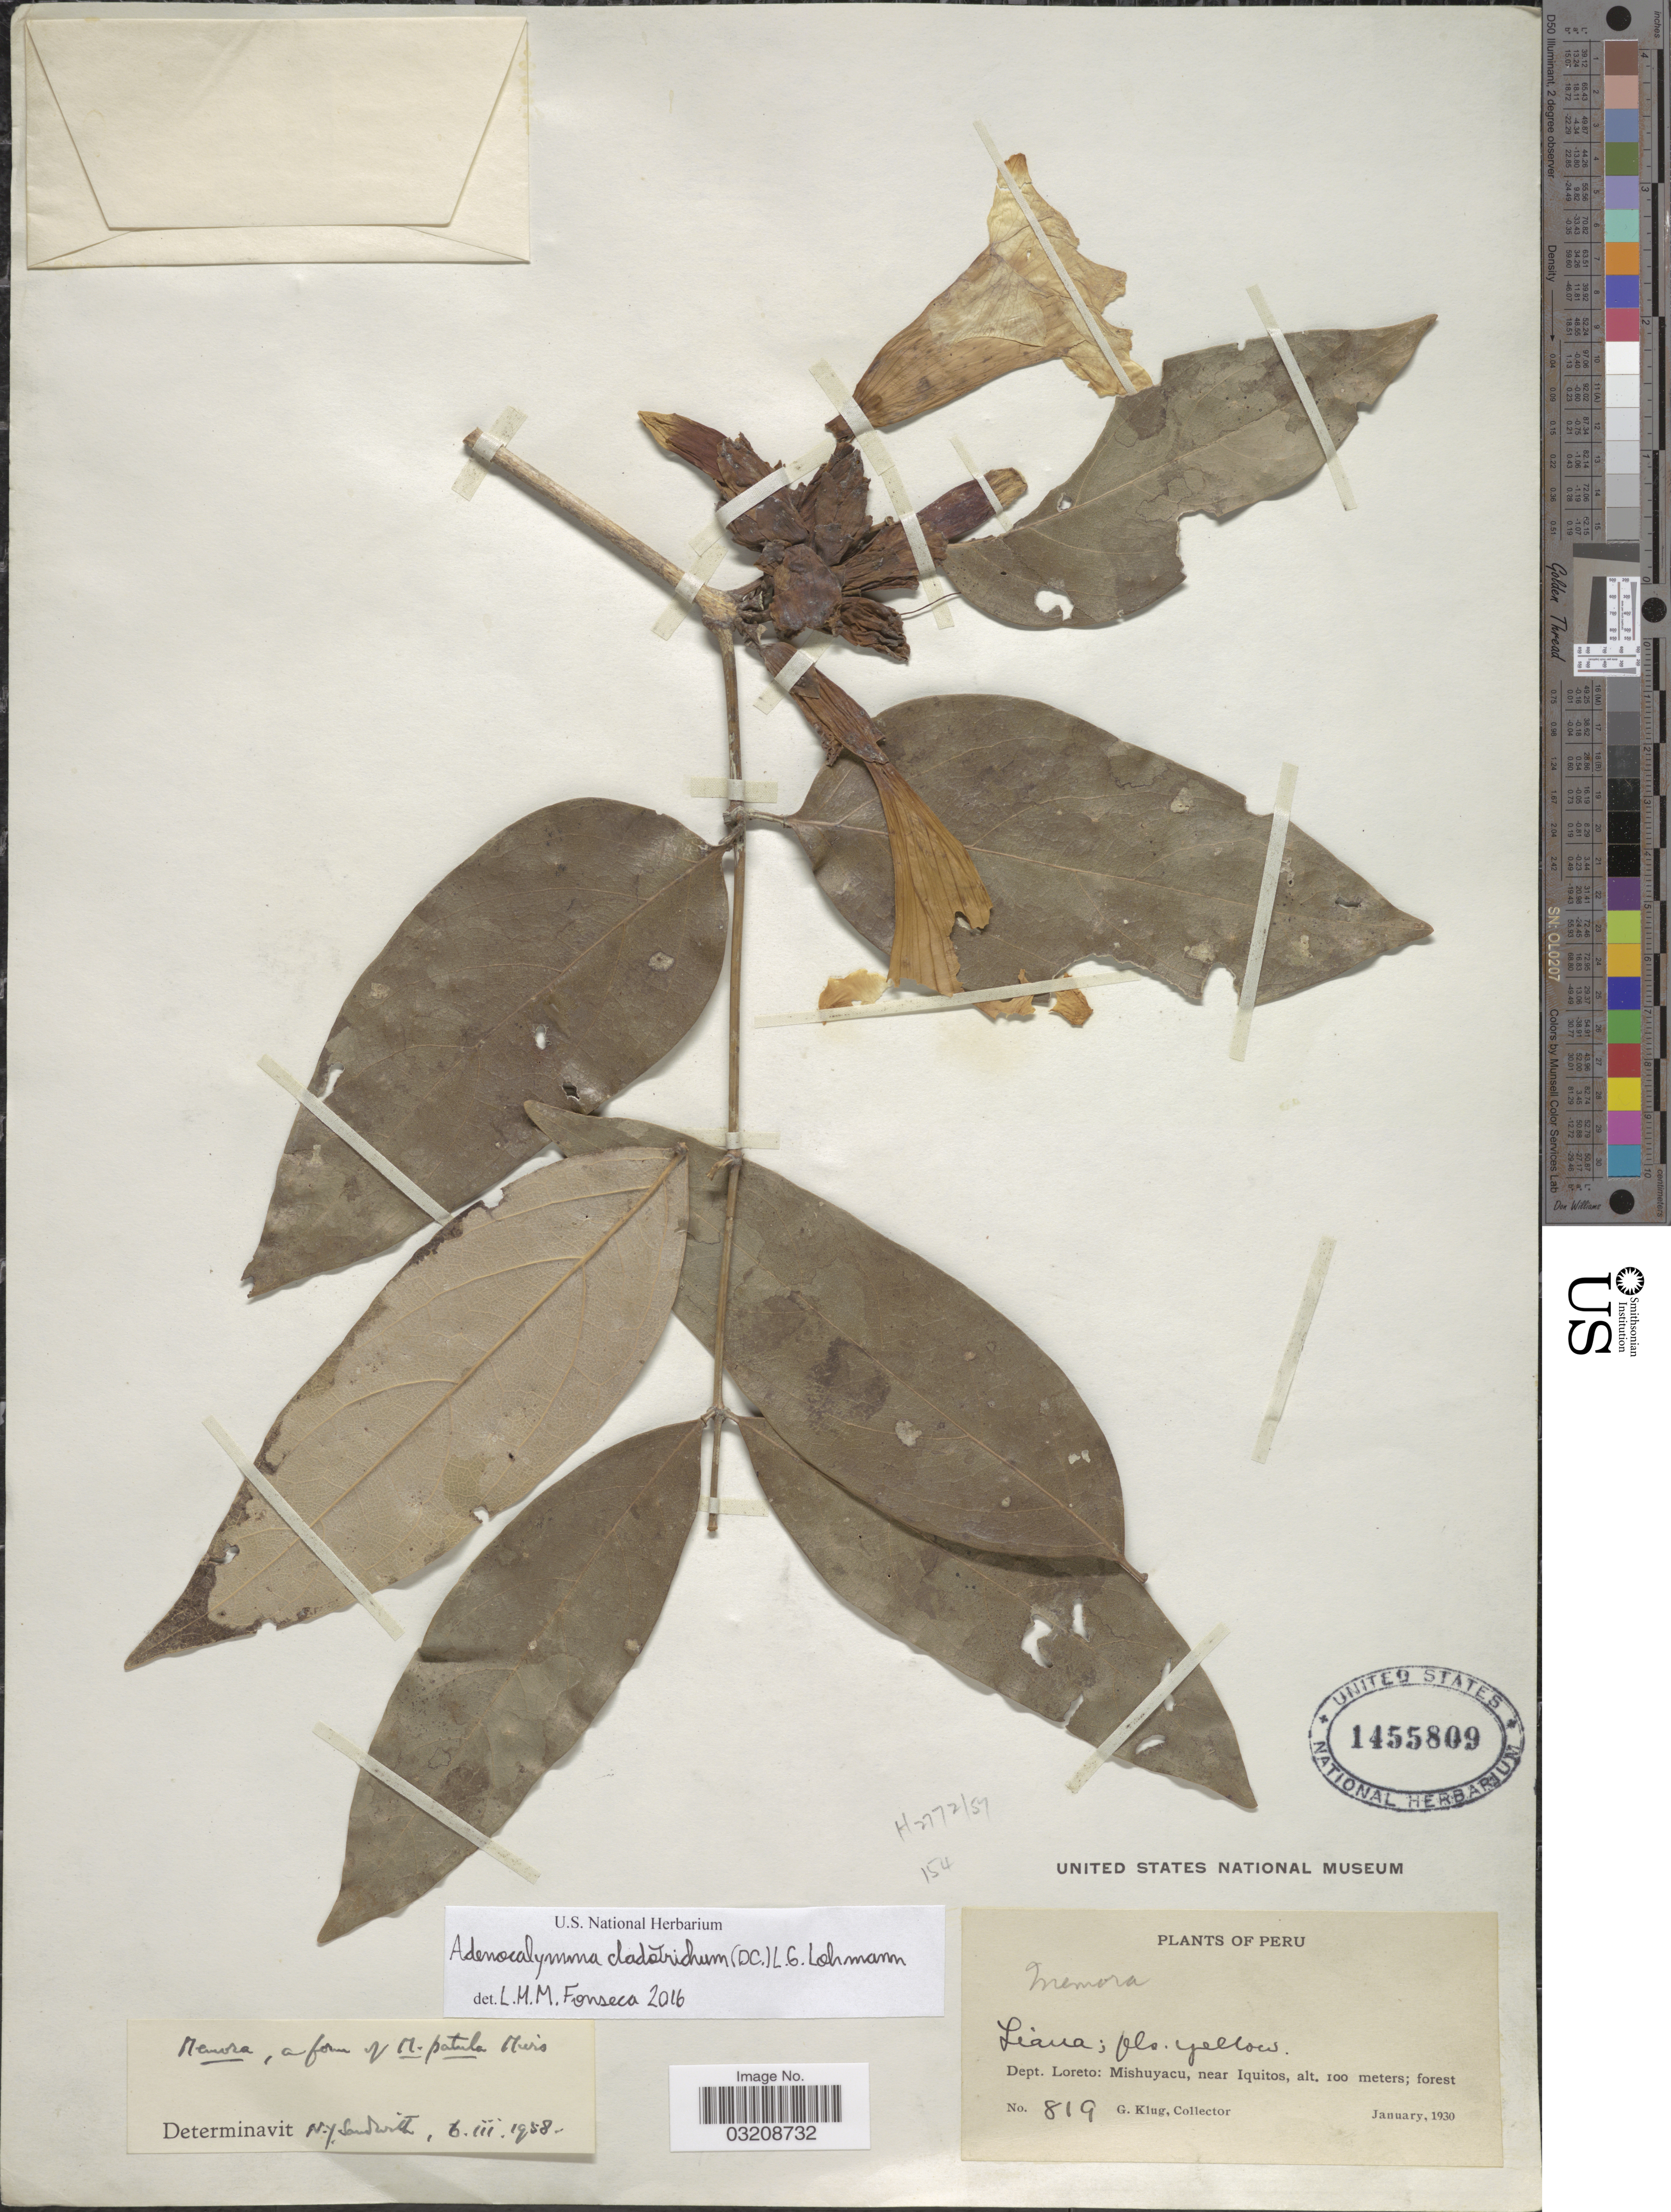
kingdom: Plantae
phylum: Tracheophyta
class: Magnoliopsida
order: Lamiales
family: Bignoniaceae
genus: Adenocalymma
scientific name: Adenocalymma cladotrichum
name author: (Sandwith) L.G. Lohmann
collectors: G. Klug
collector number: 819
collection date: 1930-01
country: Peru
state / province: Loreto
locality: Dept. Loreto: Mishuyacu, near Iquitos.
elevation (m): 100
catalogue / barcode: US 1455809